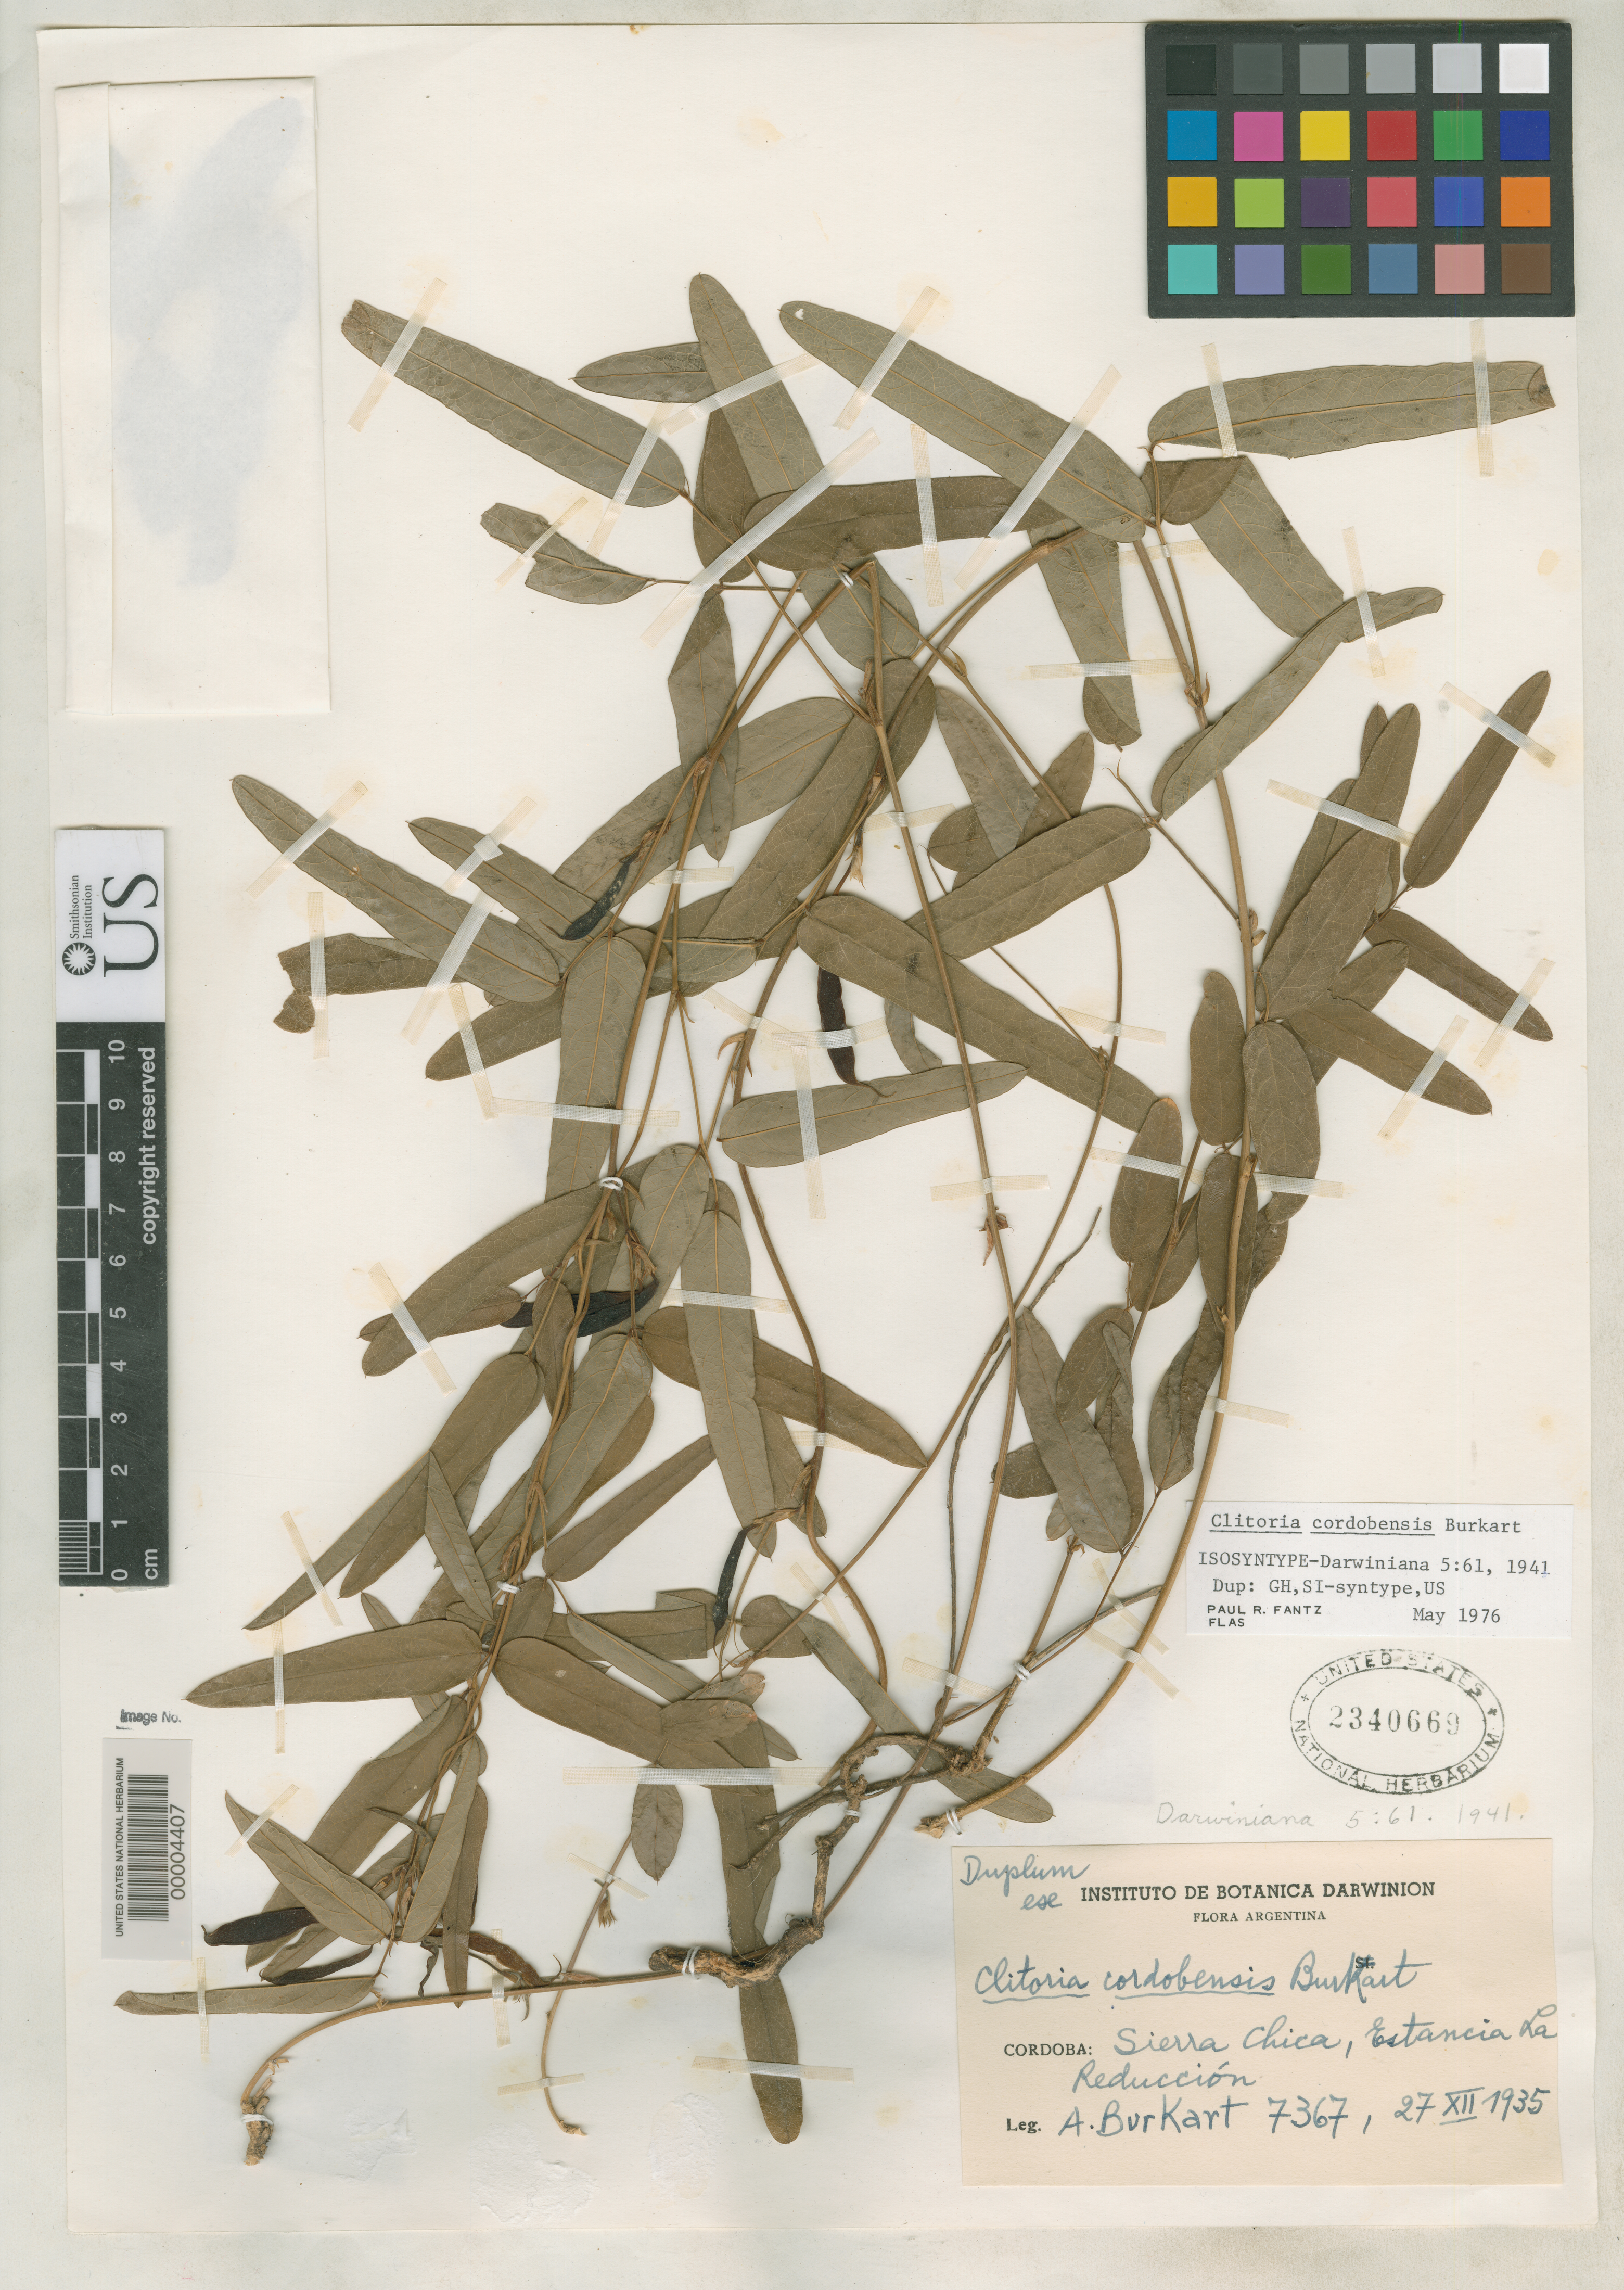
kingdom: Plantae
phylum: Tracheophyta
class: Magnoliopsida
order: Fabales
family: Fabaceae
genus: Clitoria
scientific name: Clitoria cordobensis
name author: Burkart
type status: Isosyntype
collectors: A. E. Burkart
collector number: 7367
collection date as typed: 27 Dec 1935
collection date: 1935-12-27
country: Argentina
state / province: Córdoba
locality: Sierra Chica, estancia La Reduccion.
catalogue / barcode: US 2340669